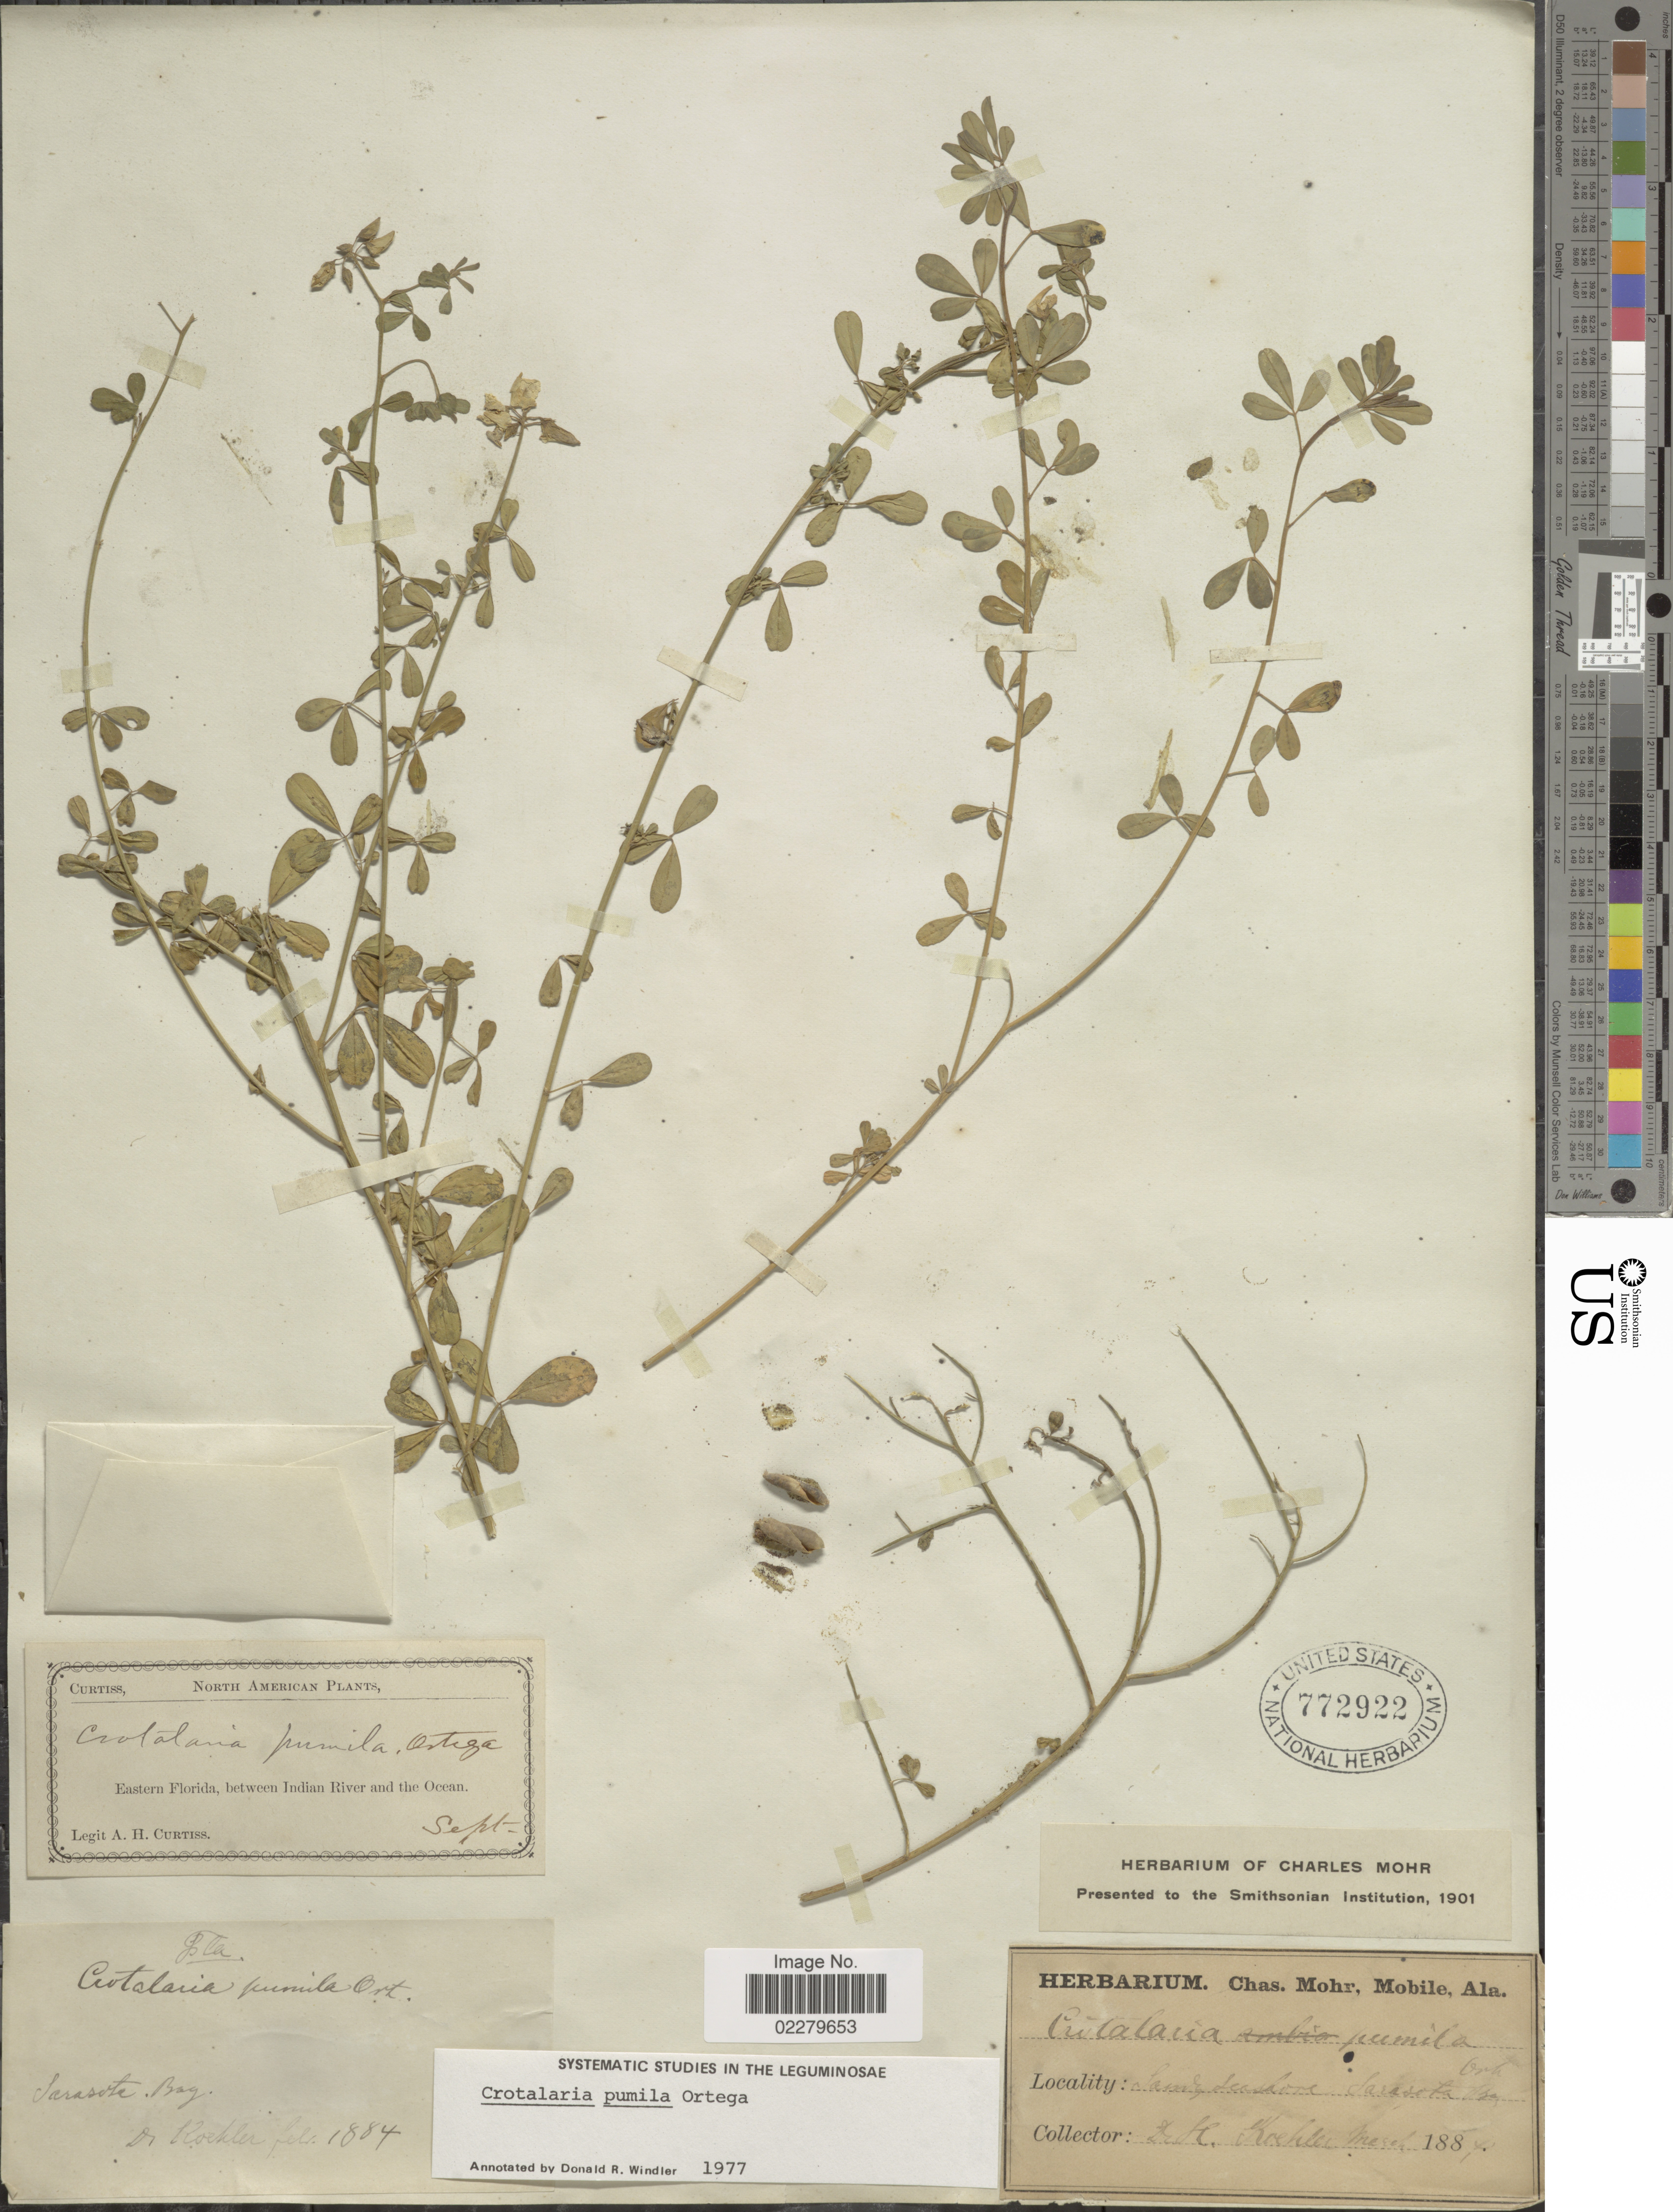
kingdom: Plantae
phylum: Tracheophyta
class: Magnoliopsida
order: Fabales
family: Fabaceae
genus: Crotalaria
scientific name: Crotalaria pumila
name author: Ortega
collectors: A. H. Curtiss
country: United States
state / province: Florida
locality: Eastern Florida, between Indian River and the Ocean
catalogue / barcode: US 772922